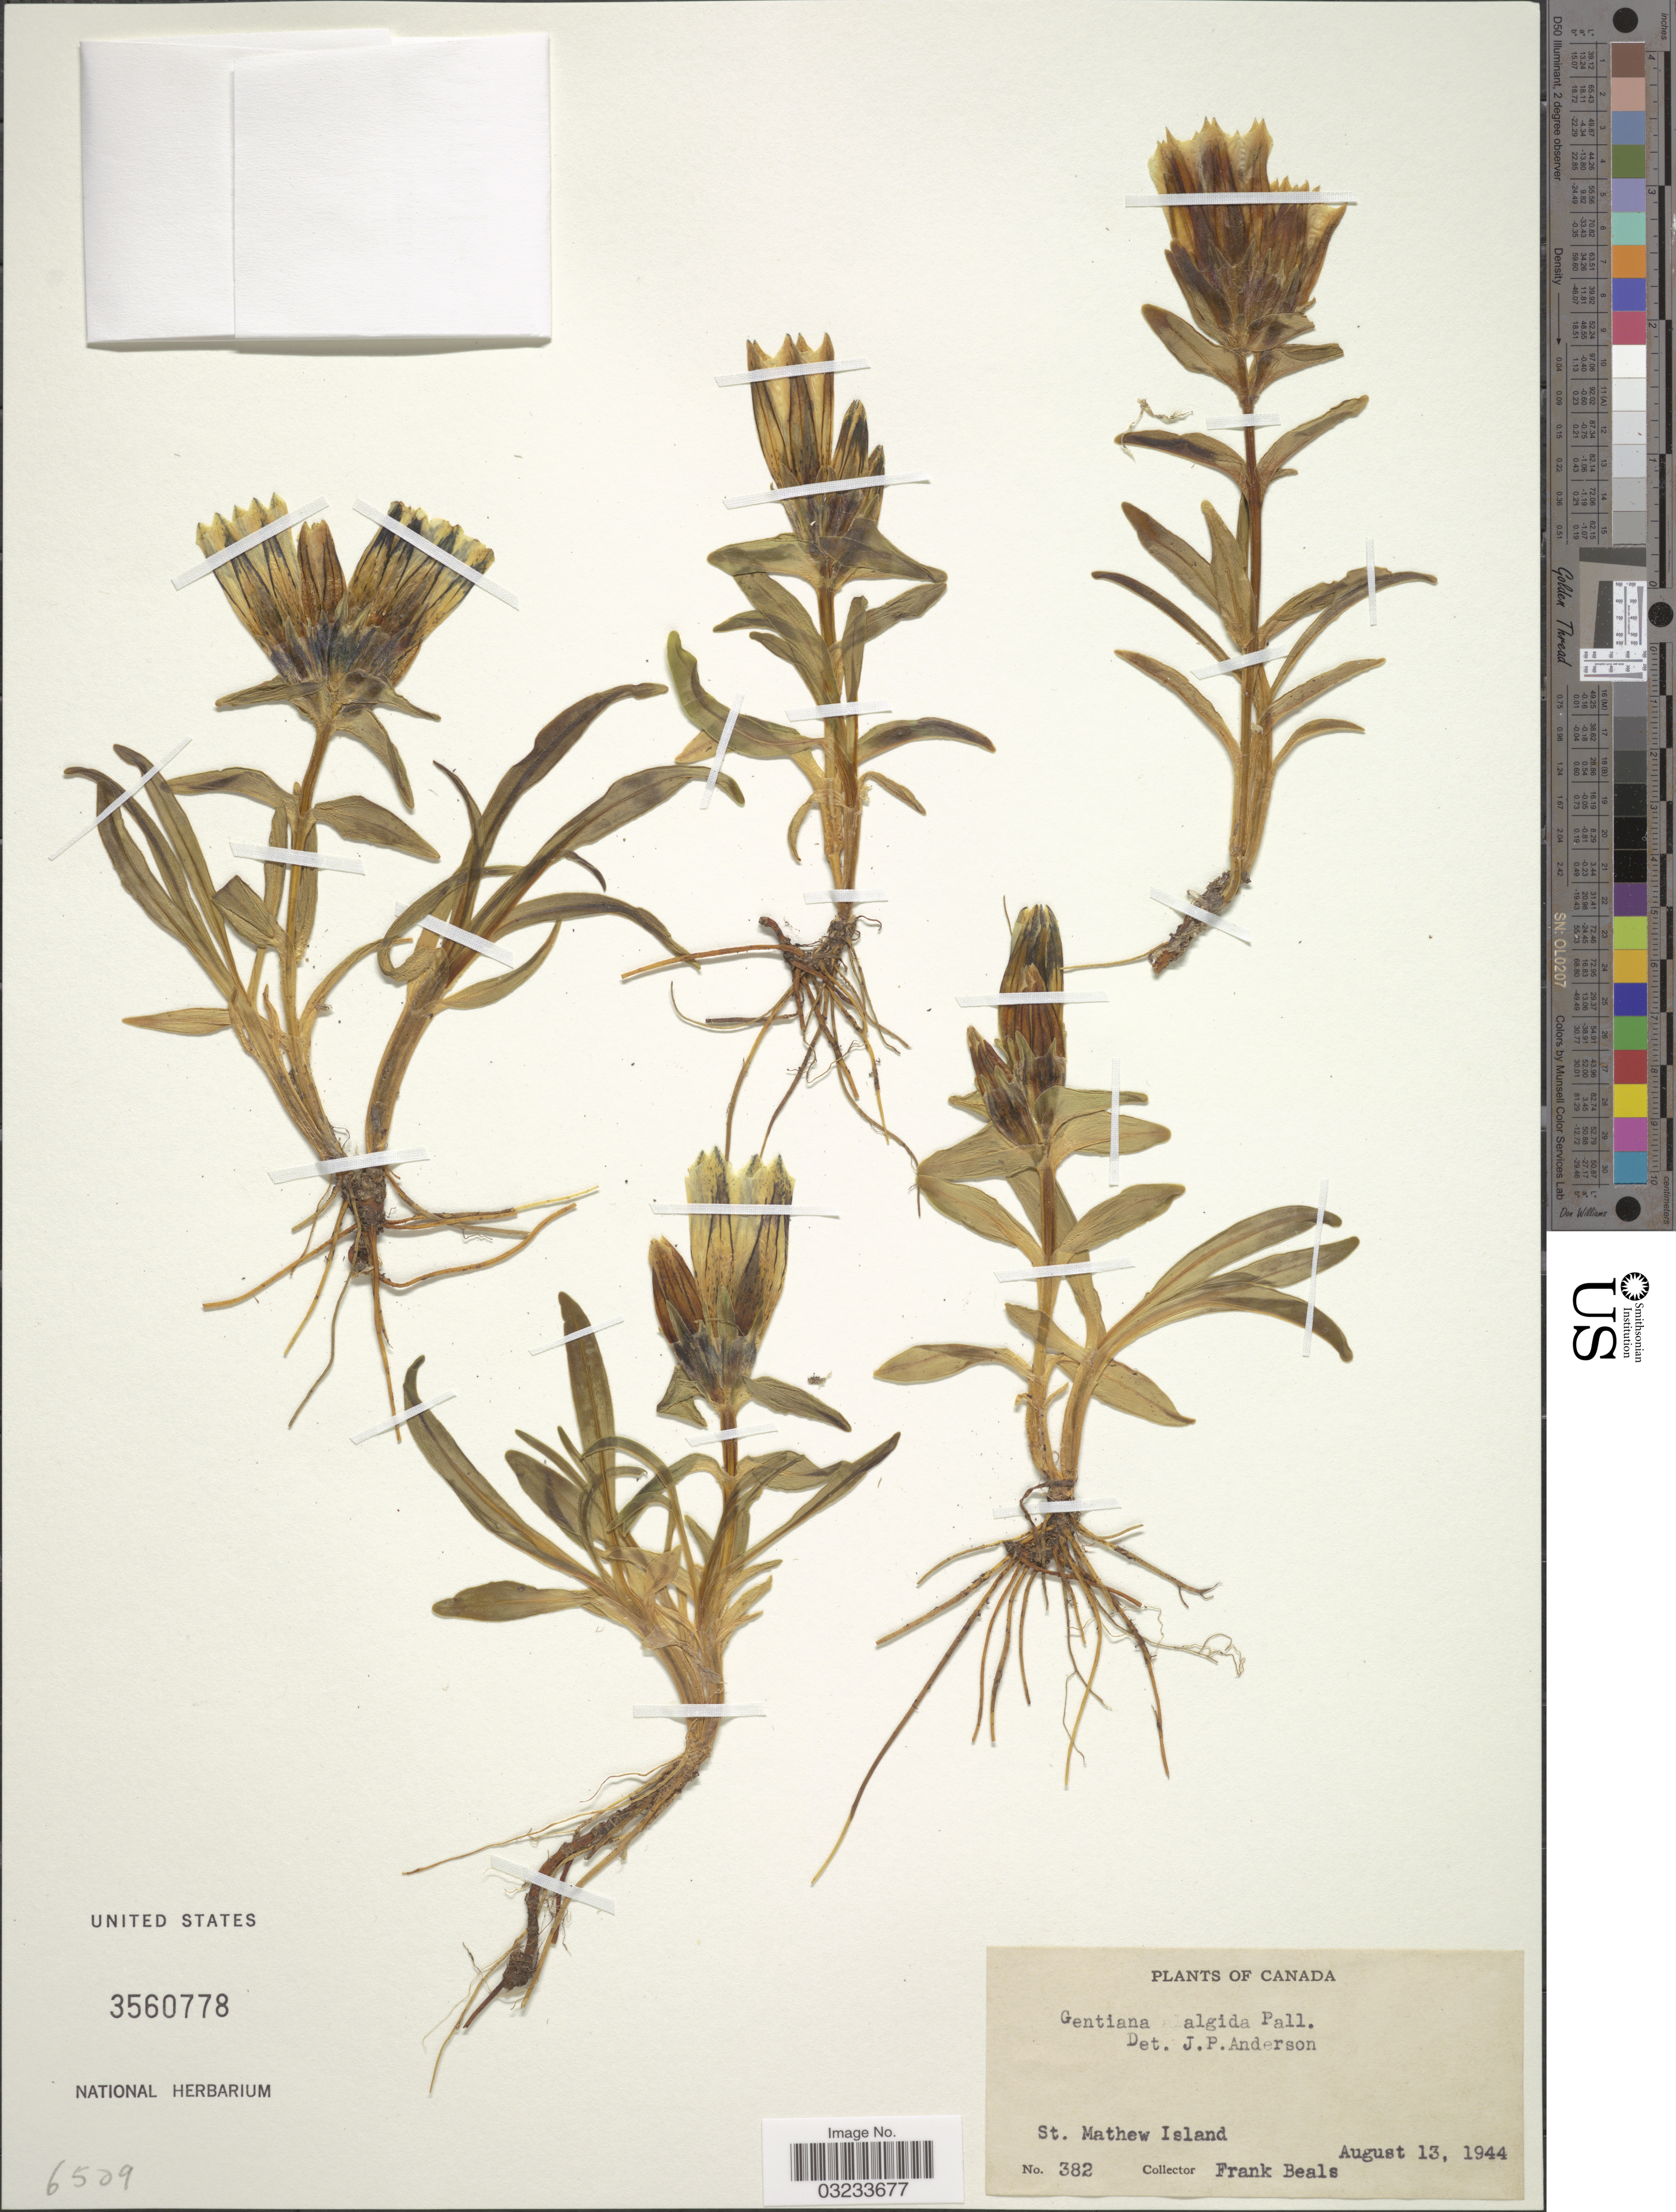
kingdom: Plantae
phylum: Tracheophyta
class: Magnoliopsida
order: Gentianales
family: Gentianaceae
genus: Gentiana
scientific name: Gentiana algida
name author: Pall.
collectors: F. Beals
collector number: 382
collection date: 1944-08-13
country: Canada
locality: St. Mathew Island.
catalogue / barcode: US 3560778